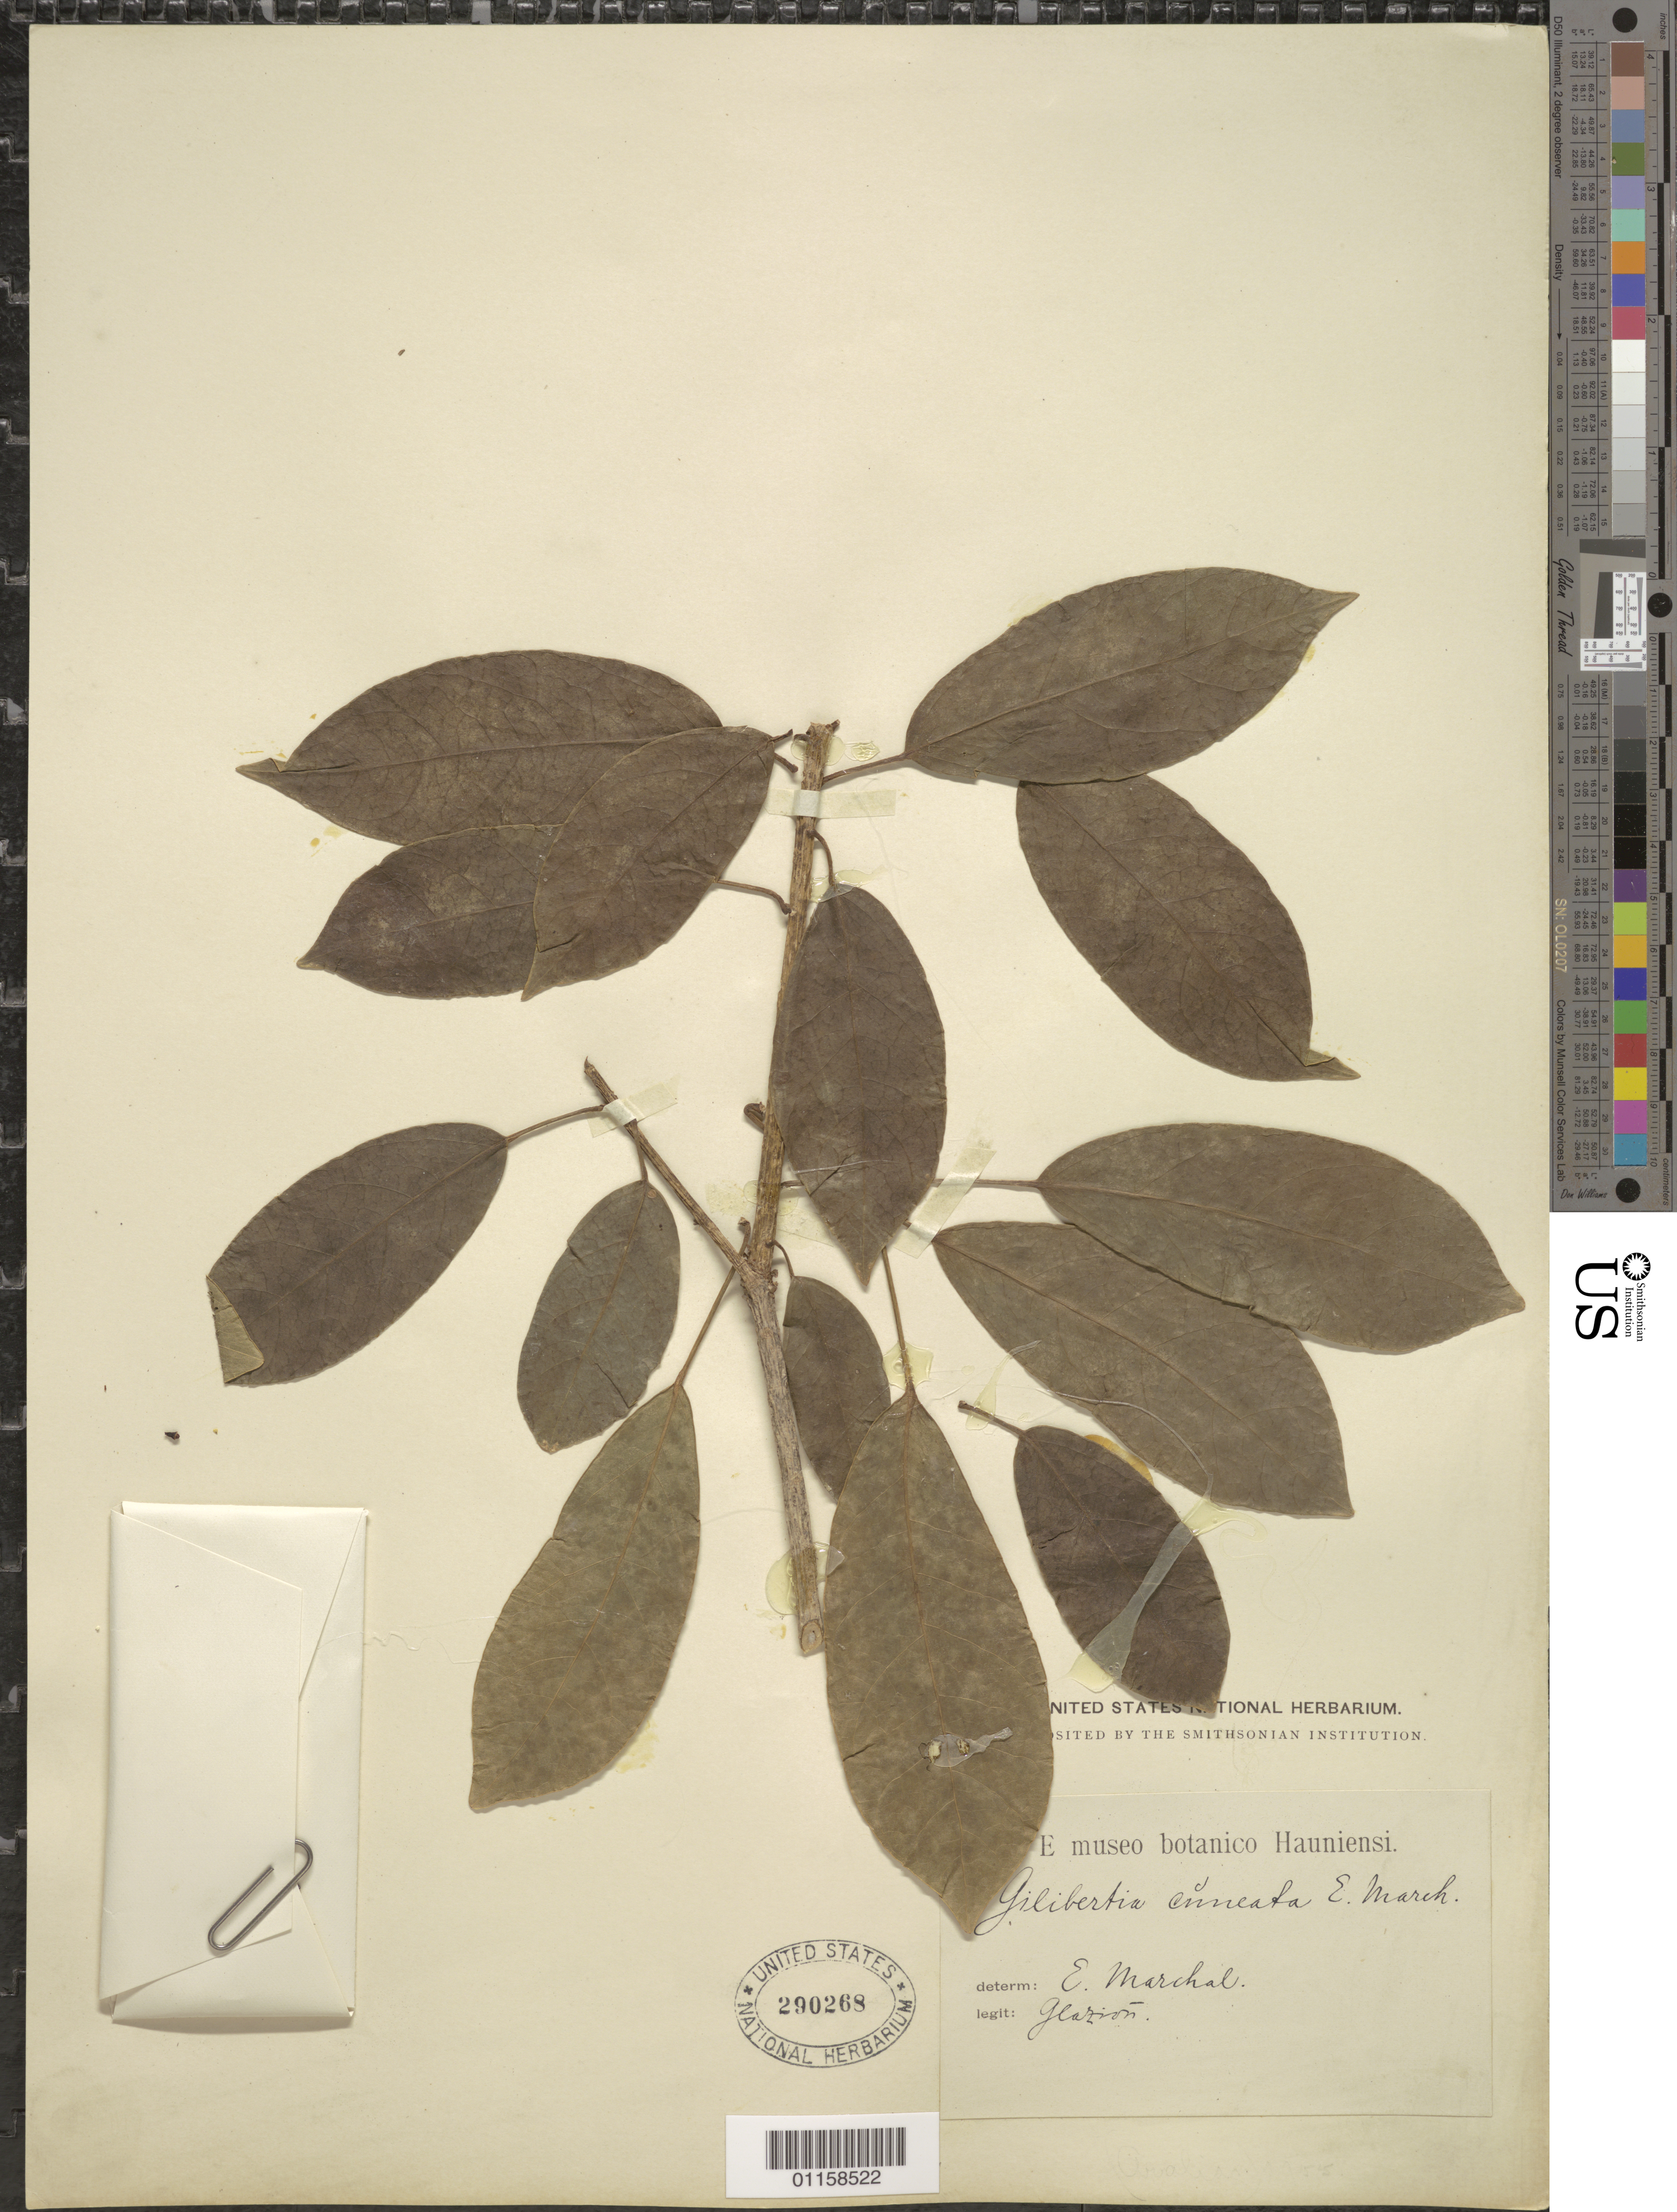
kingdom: Plantae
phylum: Tracheophyta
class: Magnoliopsida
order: Apiales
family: Araliaceae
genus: Dendropanax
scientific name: Dendropanax cuneatus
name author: (DC.) Decne. & Planch.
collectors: -. Glarion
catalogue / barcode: US 290268